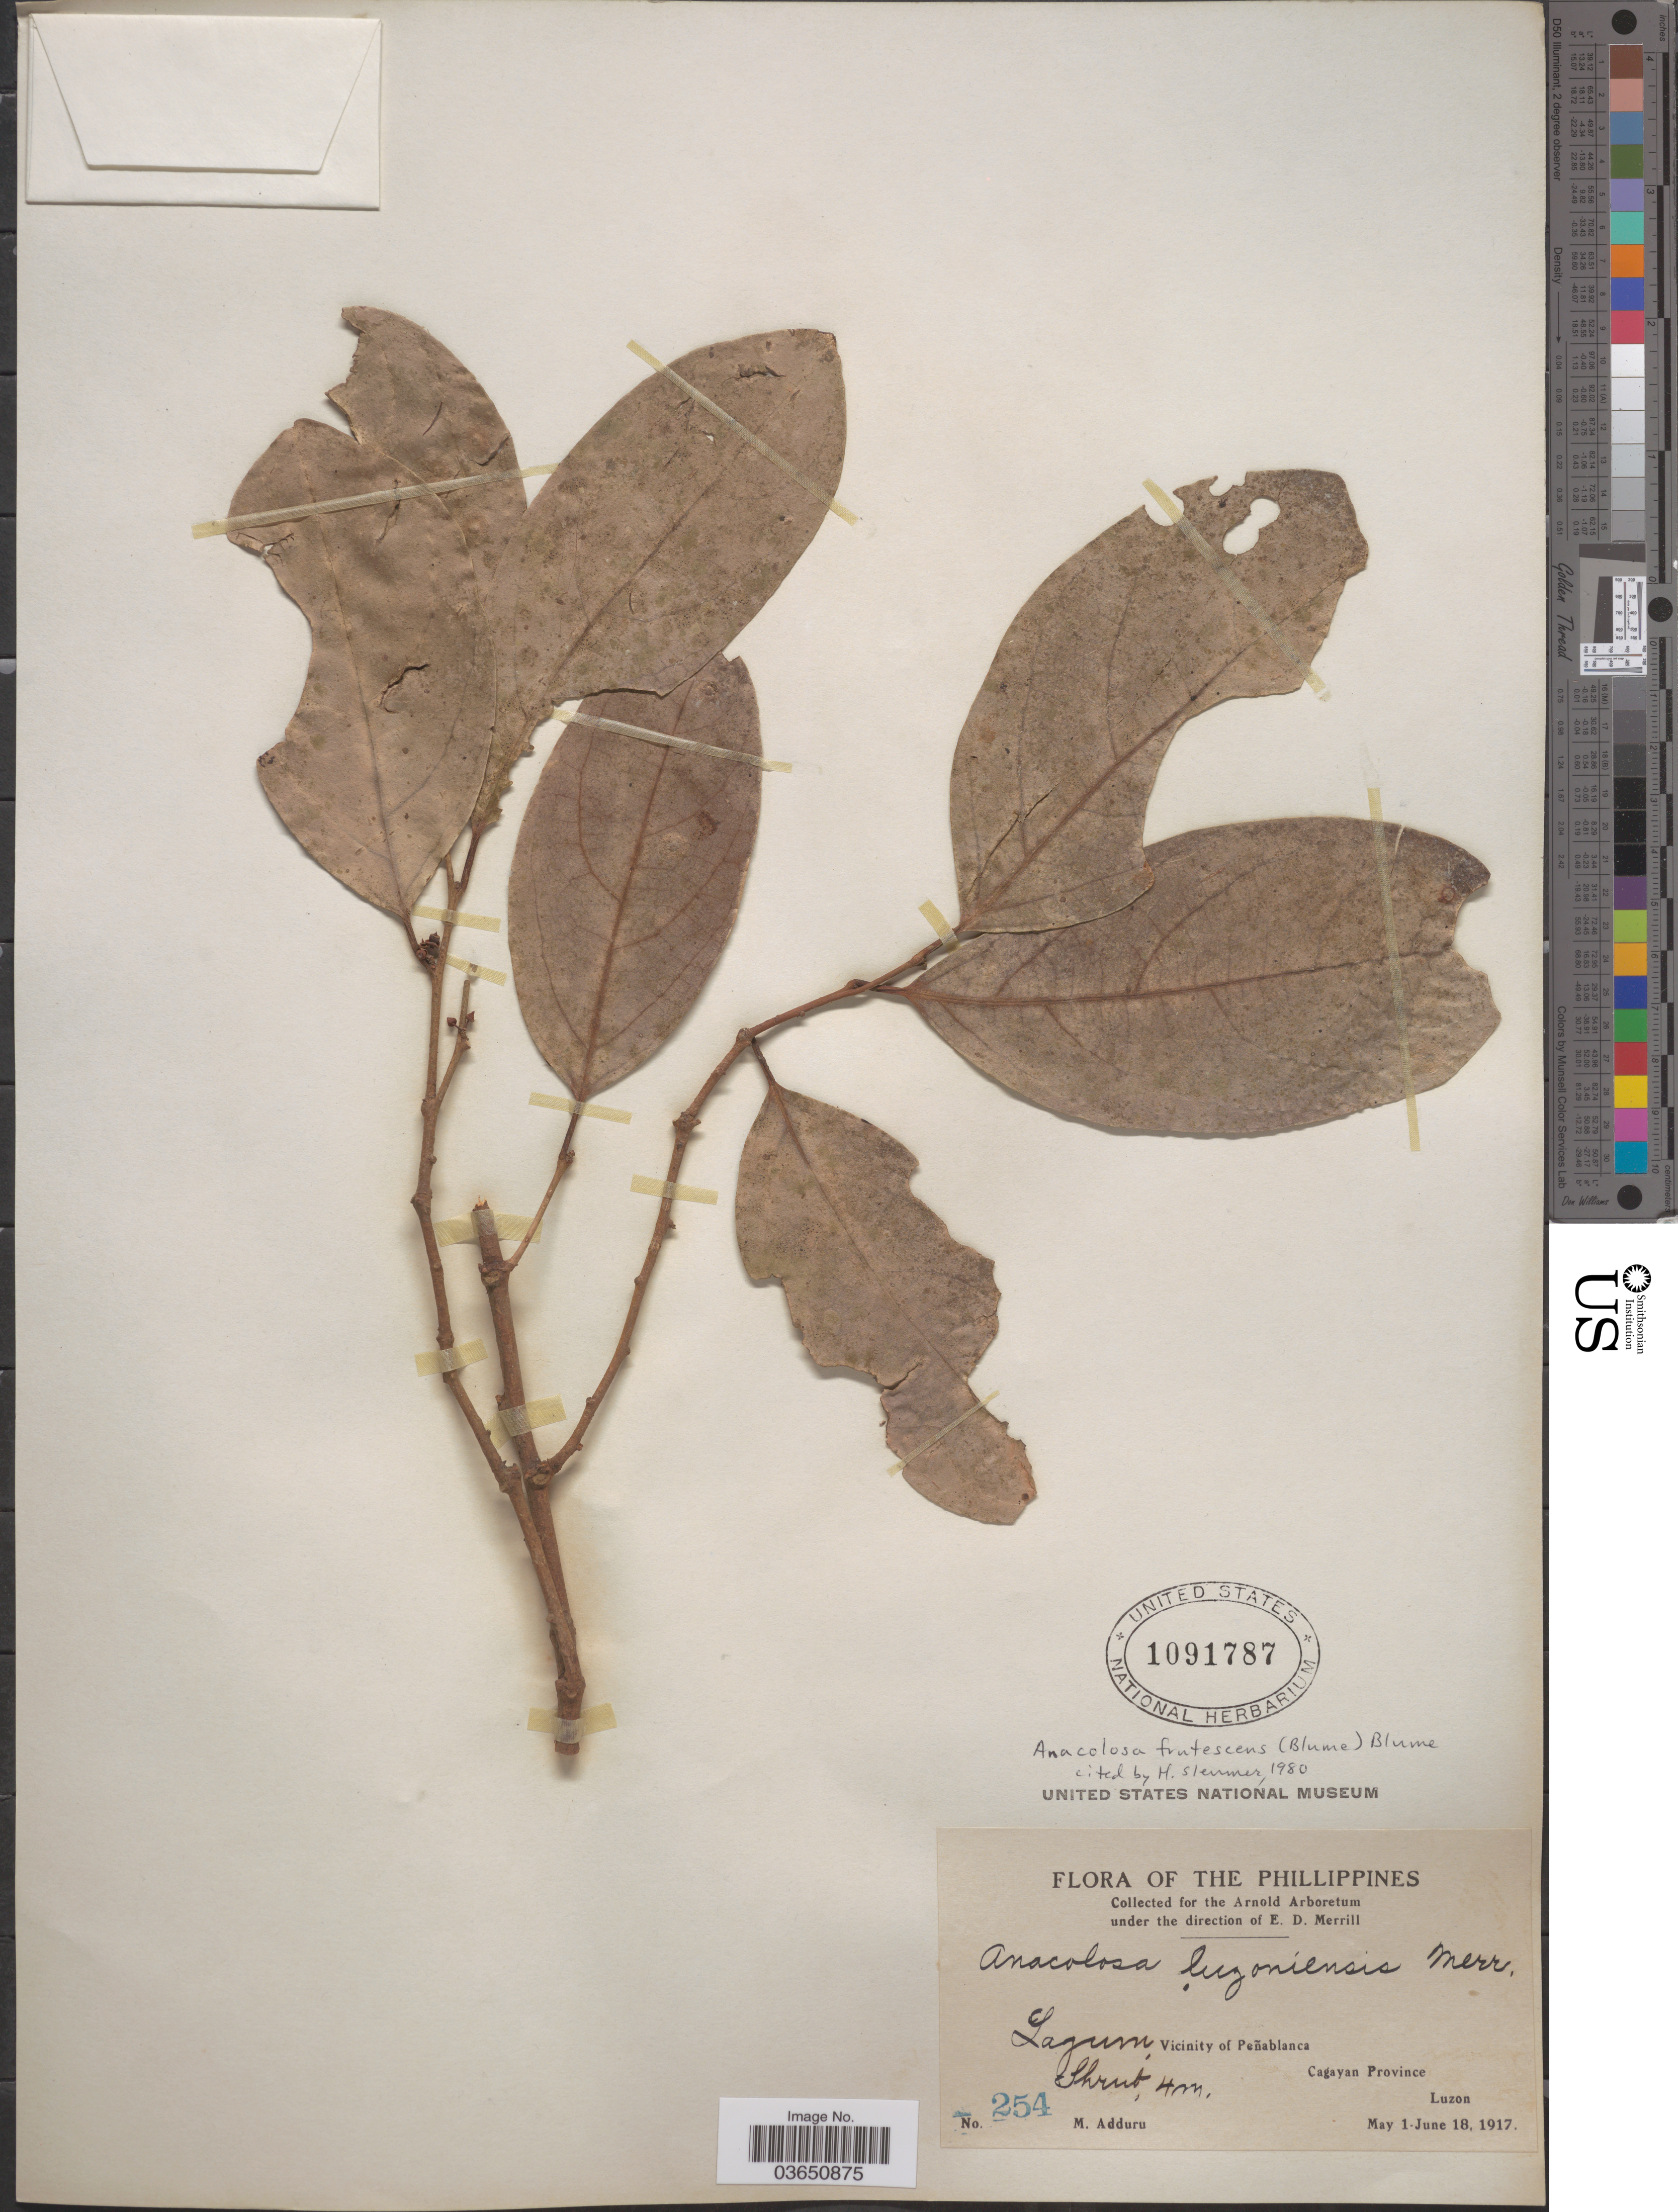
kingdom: Plantae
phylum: Tracheophyta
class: Magnoliopsida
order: Santalales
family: Aptandraceae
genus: Anacolosa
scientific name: Anacolosa frutescens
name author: (Blume) Blume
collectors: M. Adduru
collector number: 254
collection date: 1917-05-01/1917-06-18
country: Philippines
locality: Vicinity of Peñablanca. Cagayan Province. Luzon.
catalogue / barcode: US 1091787